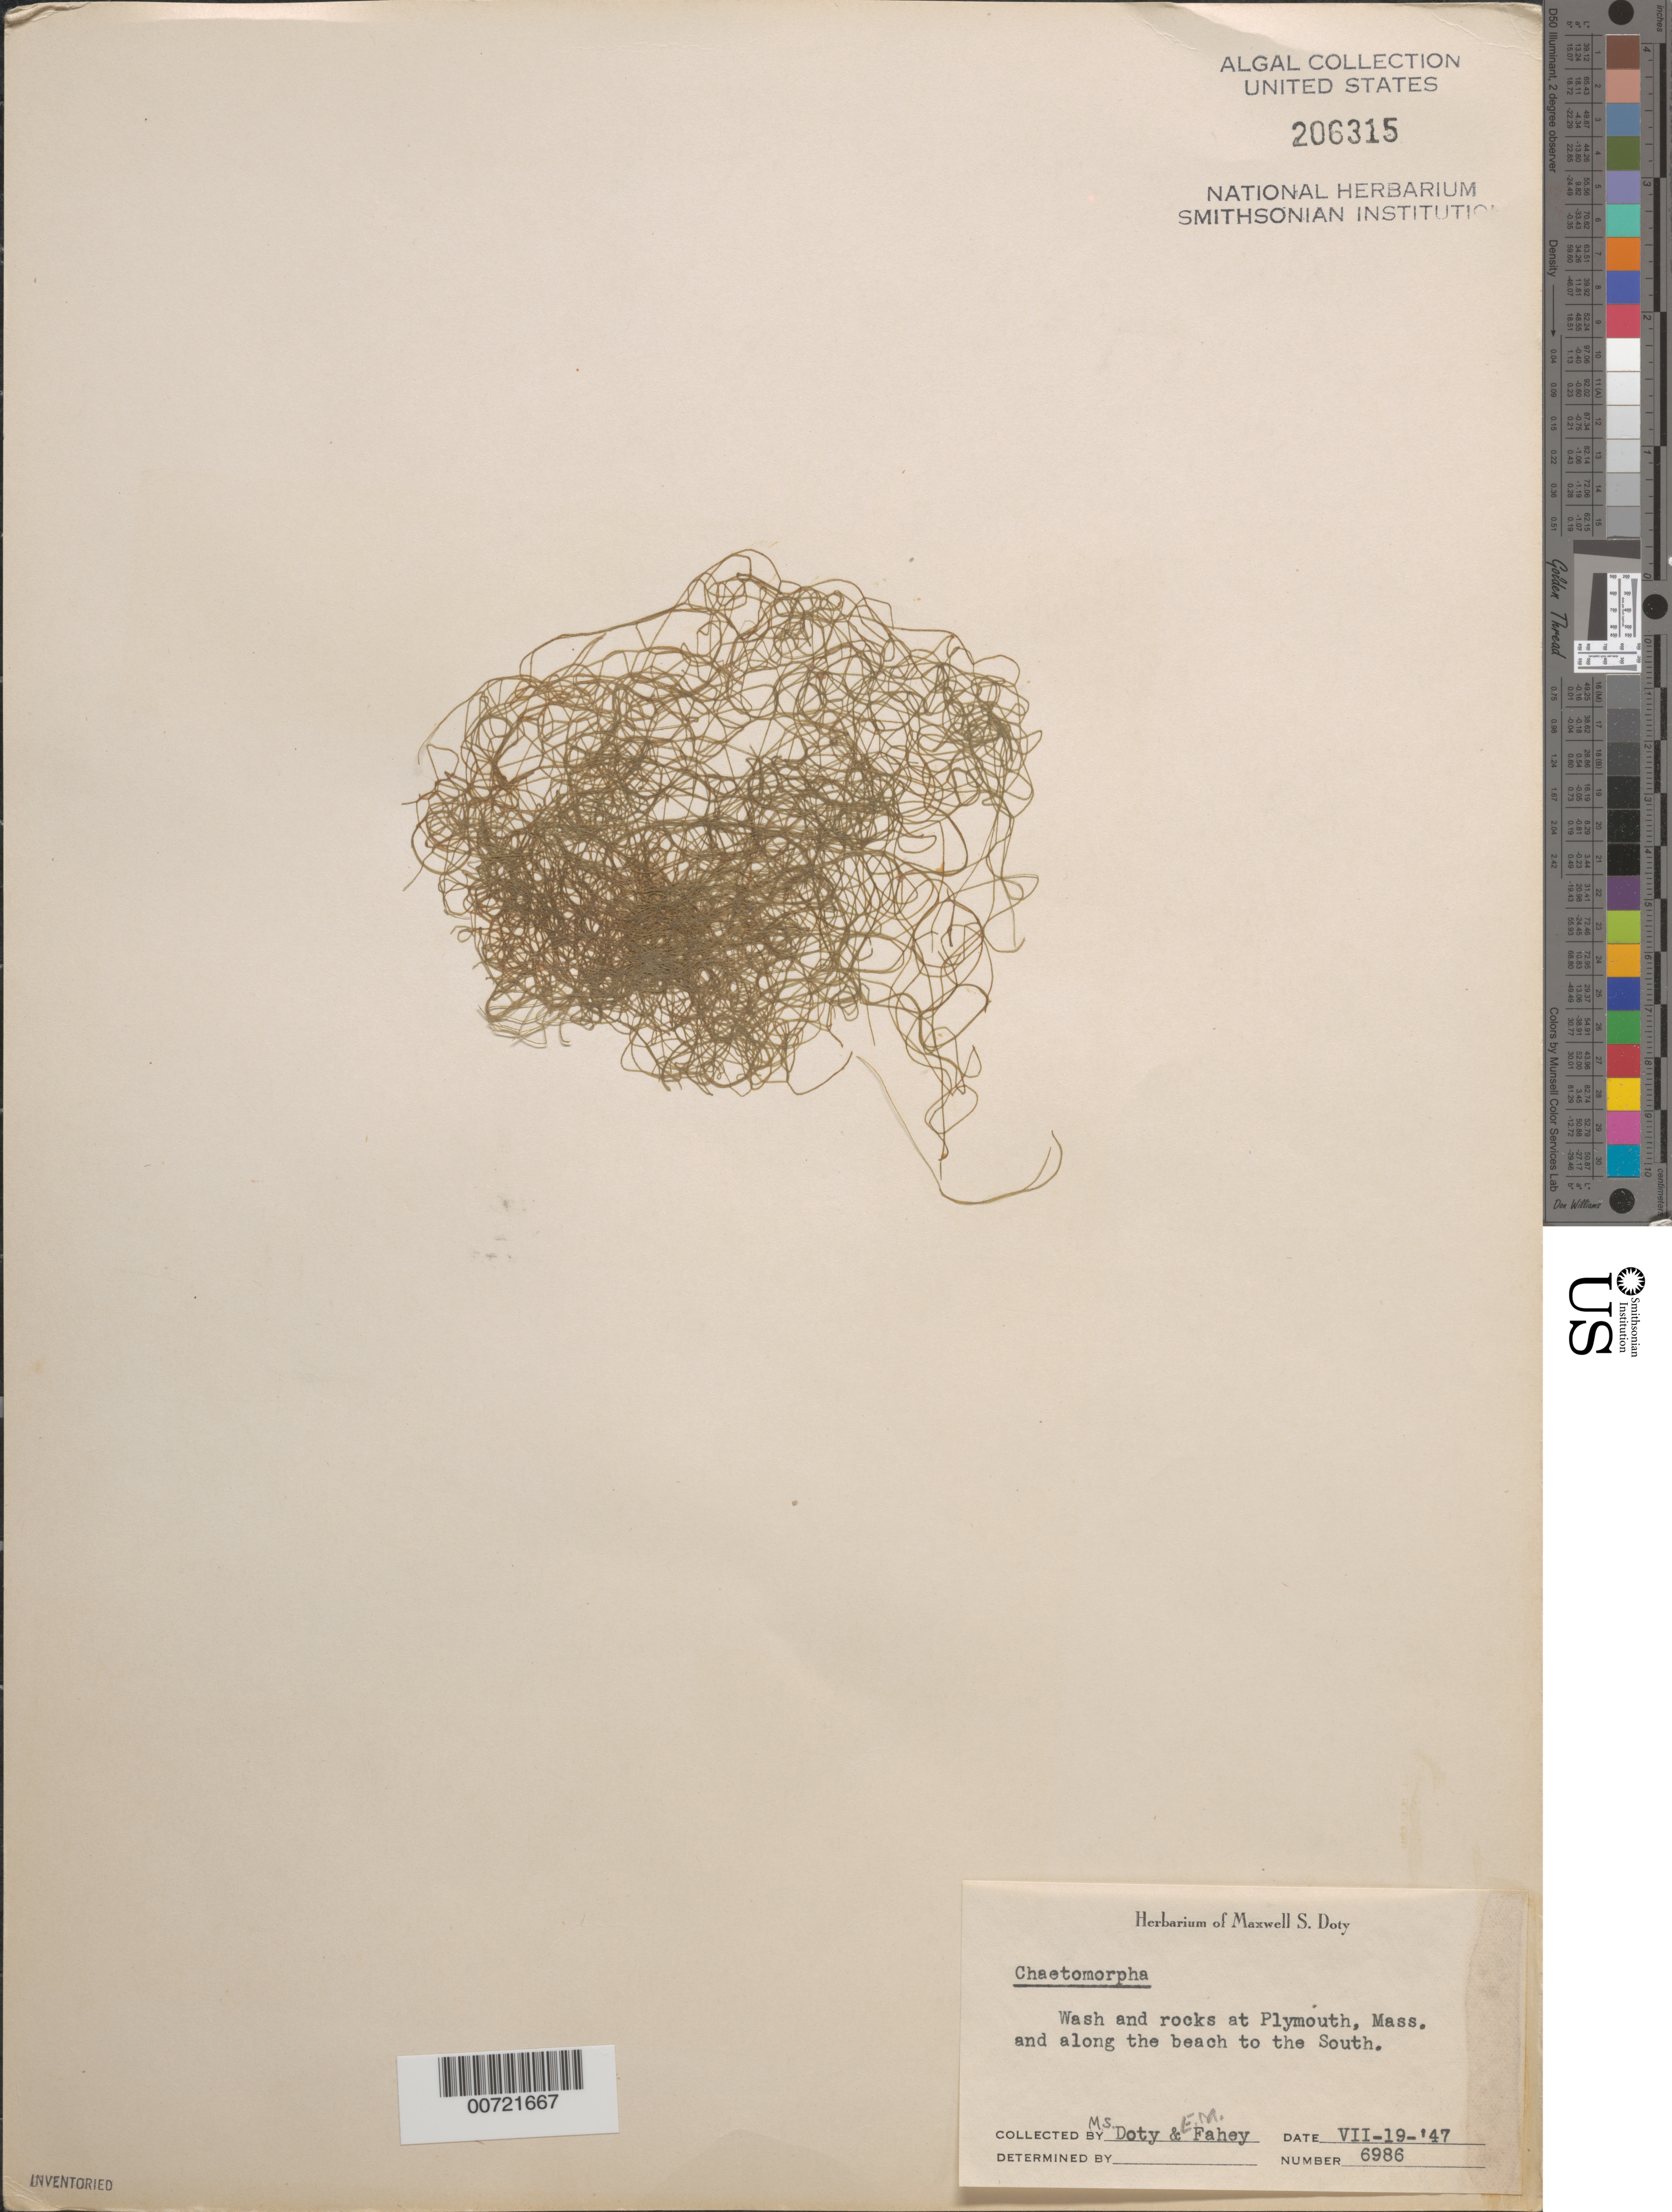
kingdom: Plantae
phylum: Chlorophyta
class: Ulvophyceae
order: Cladophorales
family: Cladophoraceae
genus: Chaetomorpha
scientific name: Chaetomorpha sp.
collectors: M. S. Doty & E. Fahey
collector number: MSD 6986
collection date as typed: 19 Jul 1947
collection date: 1947-07-19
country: United States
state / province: Massachusetts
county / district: Plymouth County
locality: Plymouth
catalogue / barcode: US 206315